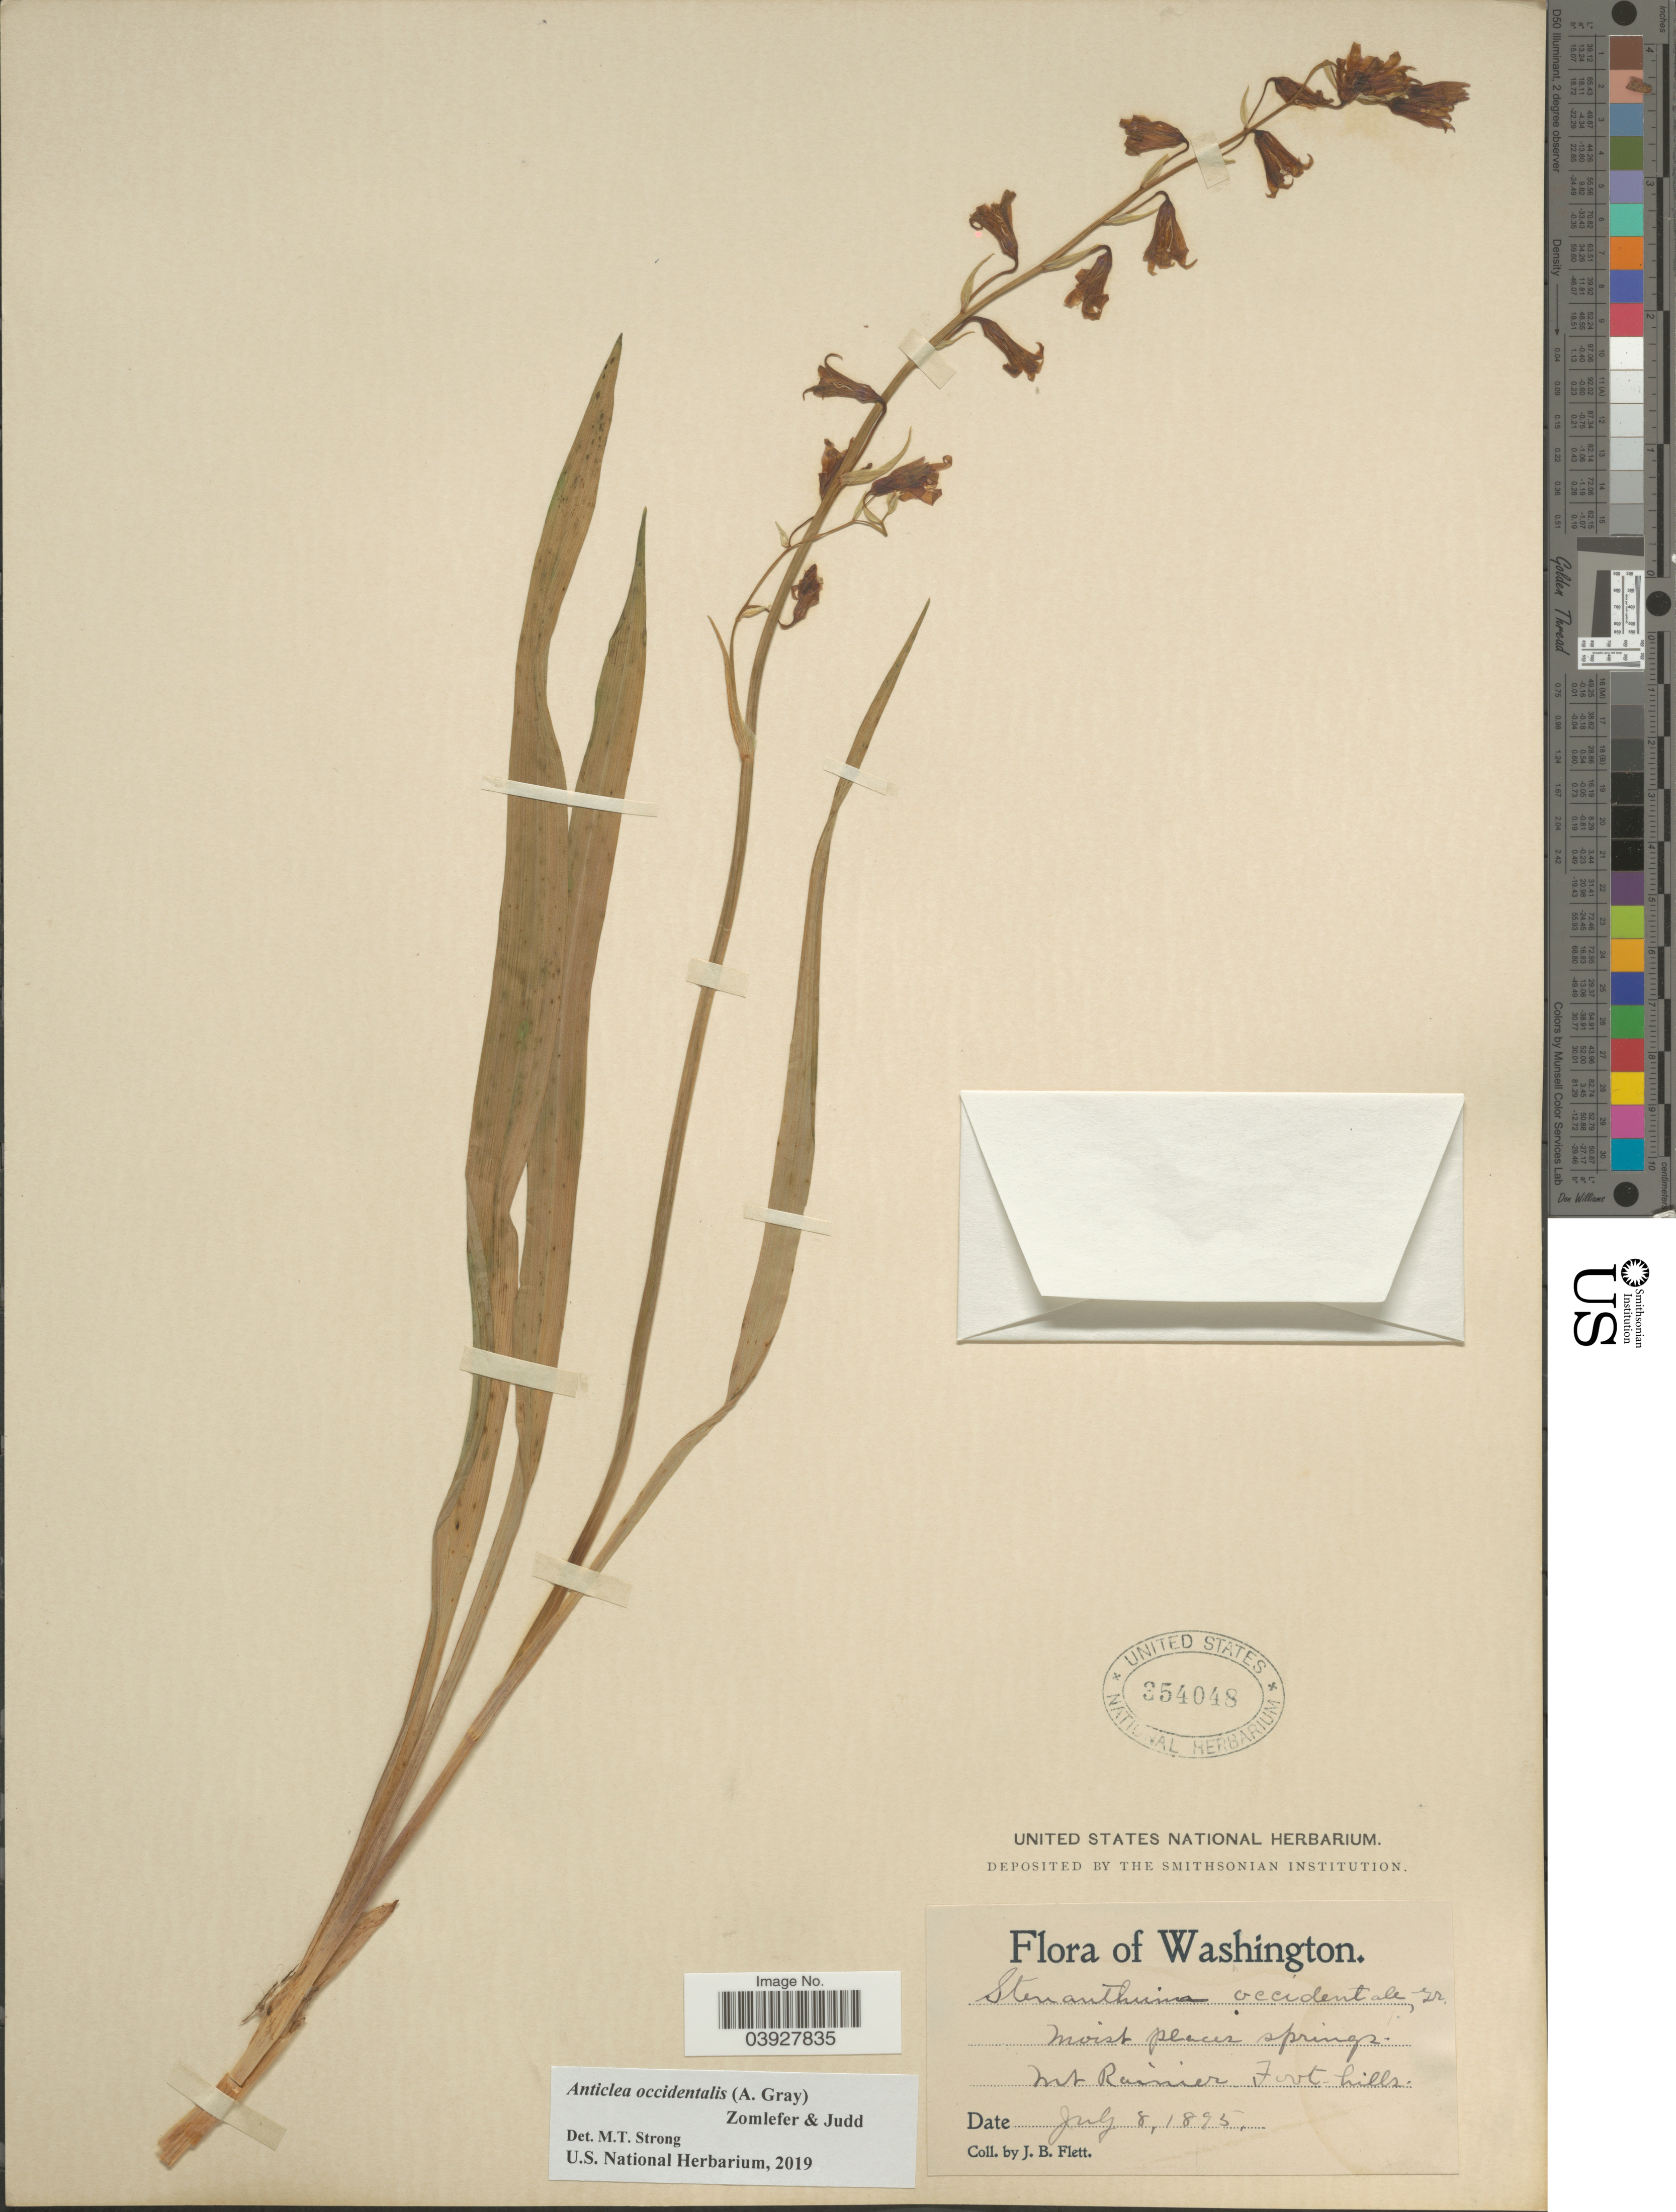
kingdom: Plantae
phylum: Tracheophyta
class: Liliopsida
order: Liliales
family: Melanthiaceae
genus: Anticlea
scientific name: Anticlea occidentalis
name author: (A. Gray) Zomlefer & Judd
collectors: J. Flett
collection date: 1895-07-08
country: United States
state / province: Washington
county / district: Pierce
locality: Mt Rainier Foot-hills.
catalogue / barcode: US 354048